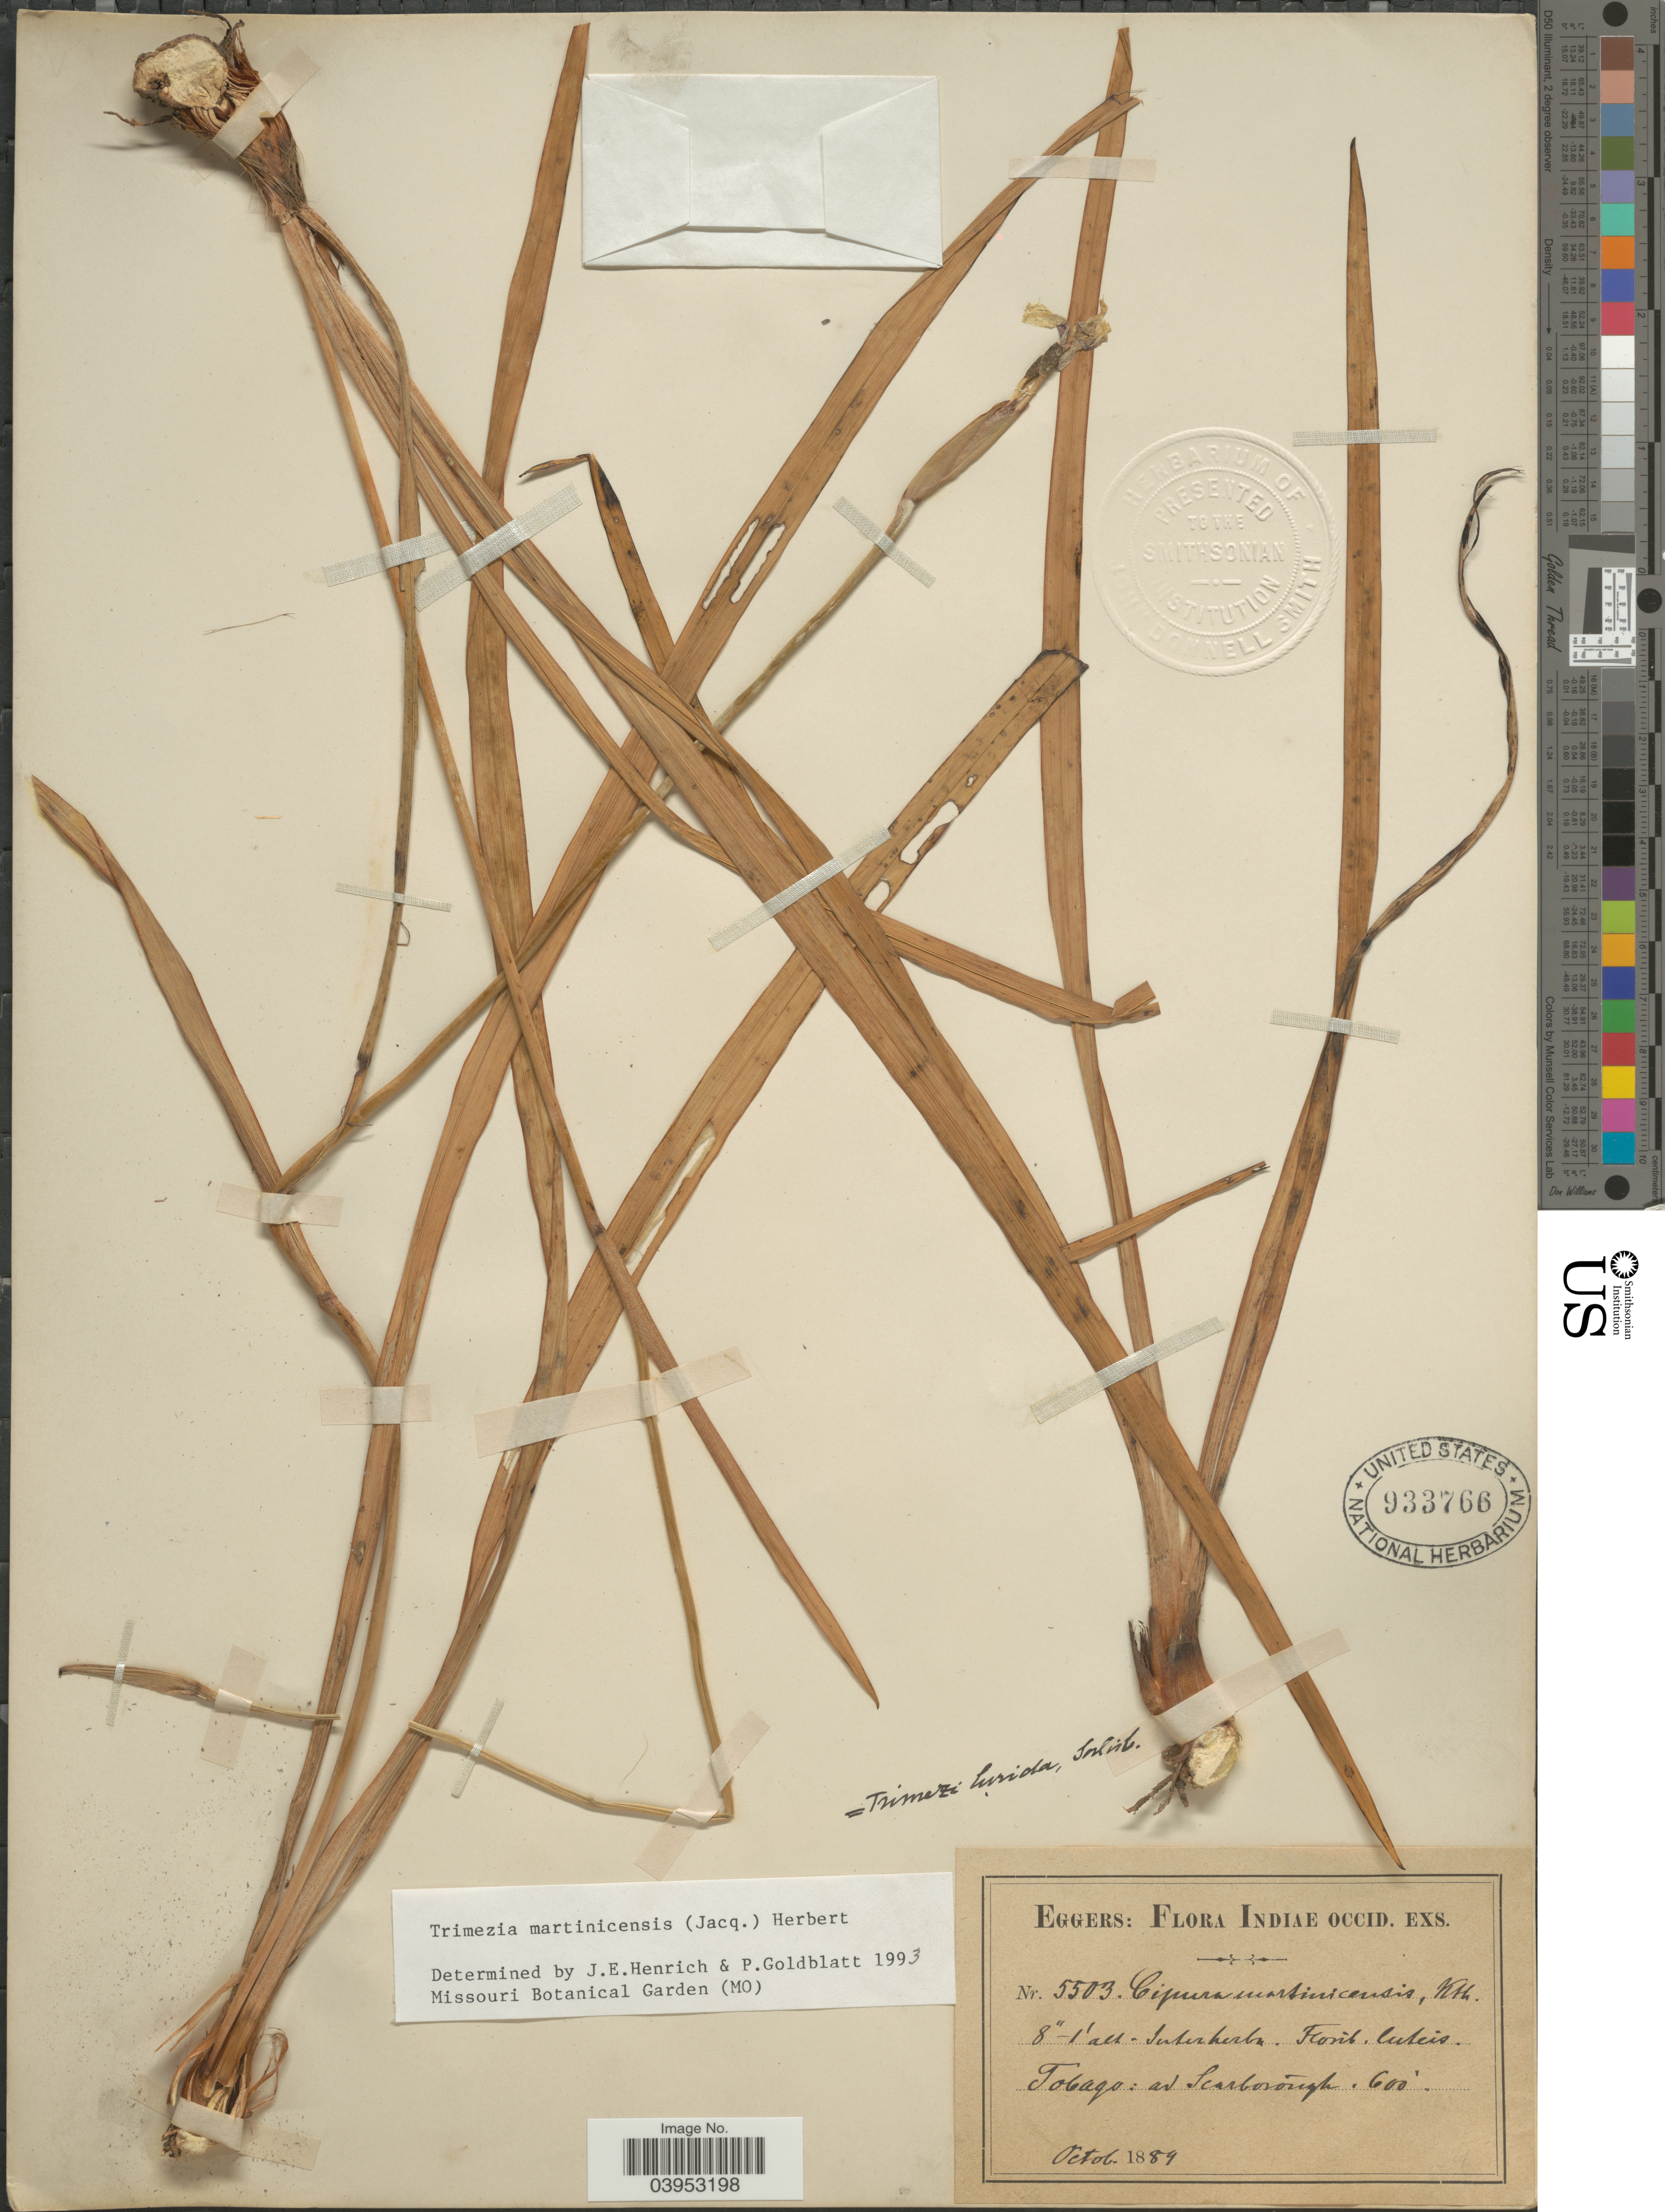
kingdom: Plantae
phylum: Tracheophyta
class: Liliopsida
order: Asparagales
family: Iridaceae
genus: Trimezia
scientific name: Trimezia martinicensis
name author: (Jacq.) Herb.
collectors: -. Eggers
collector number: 5503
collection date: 1889-10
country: Trinidad and Tobago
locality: Indiae occid. Tobago: ad Scarborough.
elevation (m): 183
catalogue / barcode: US 933766